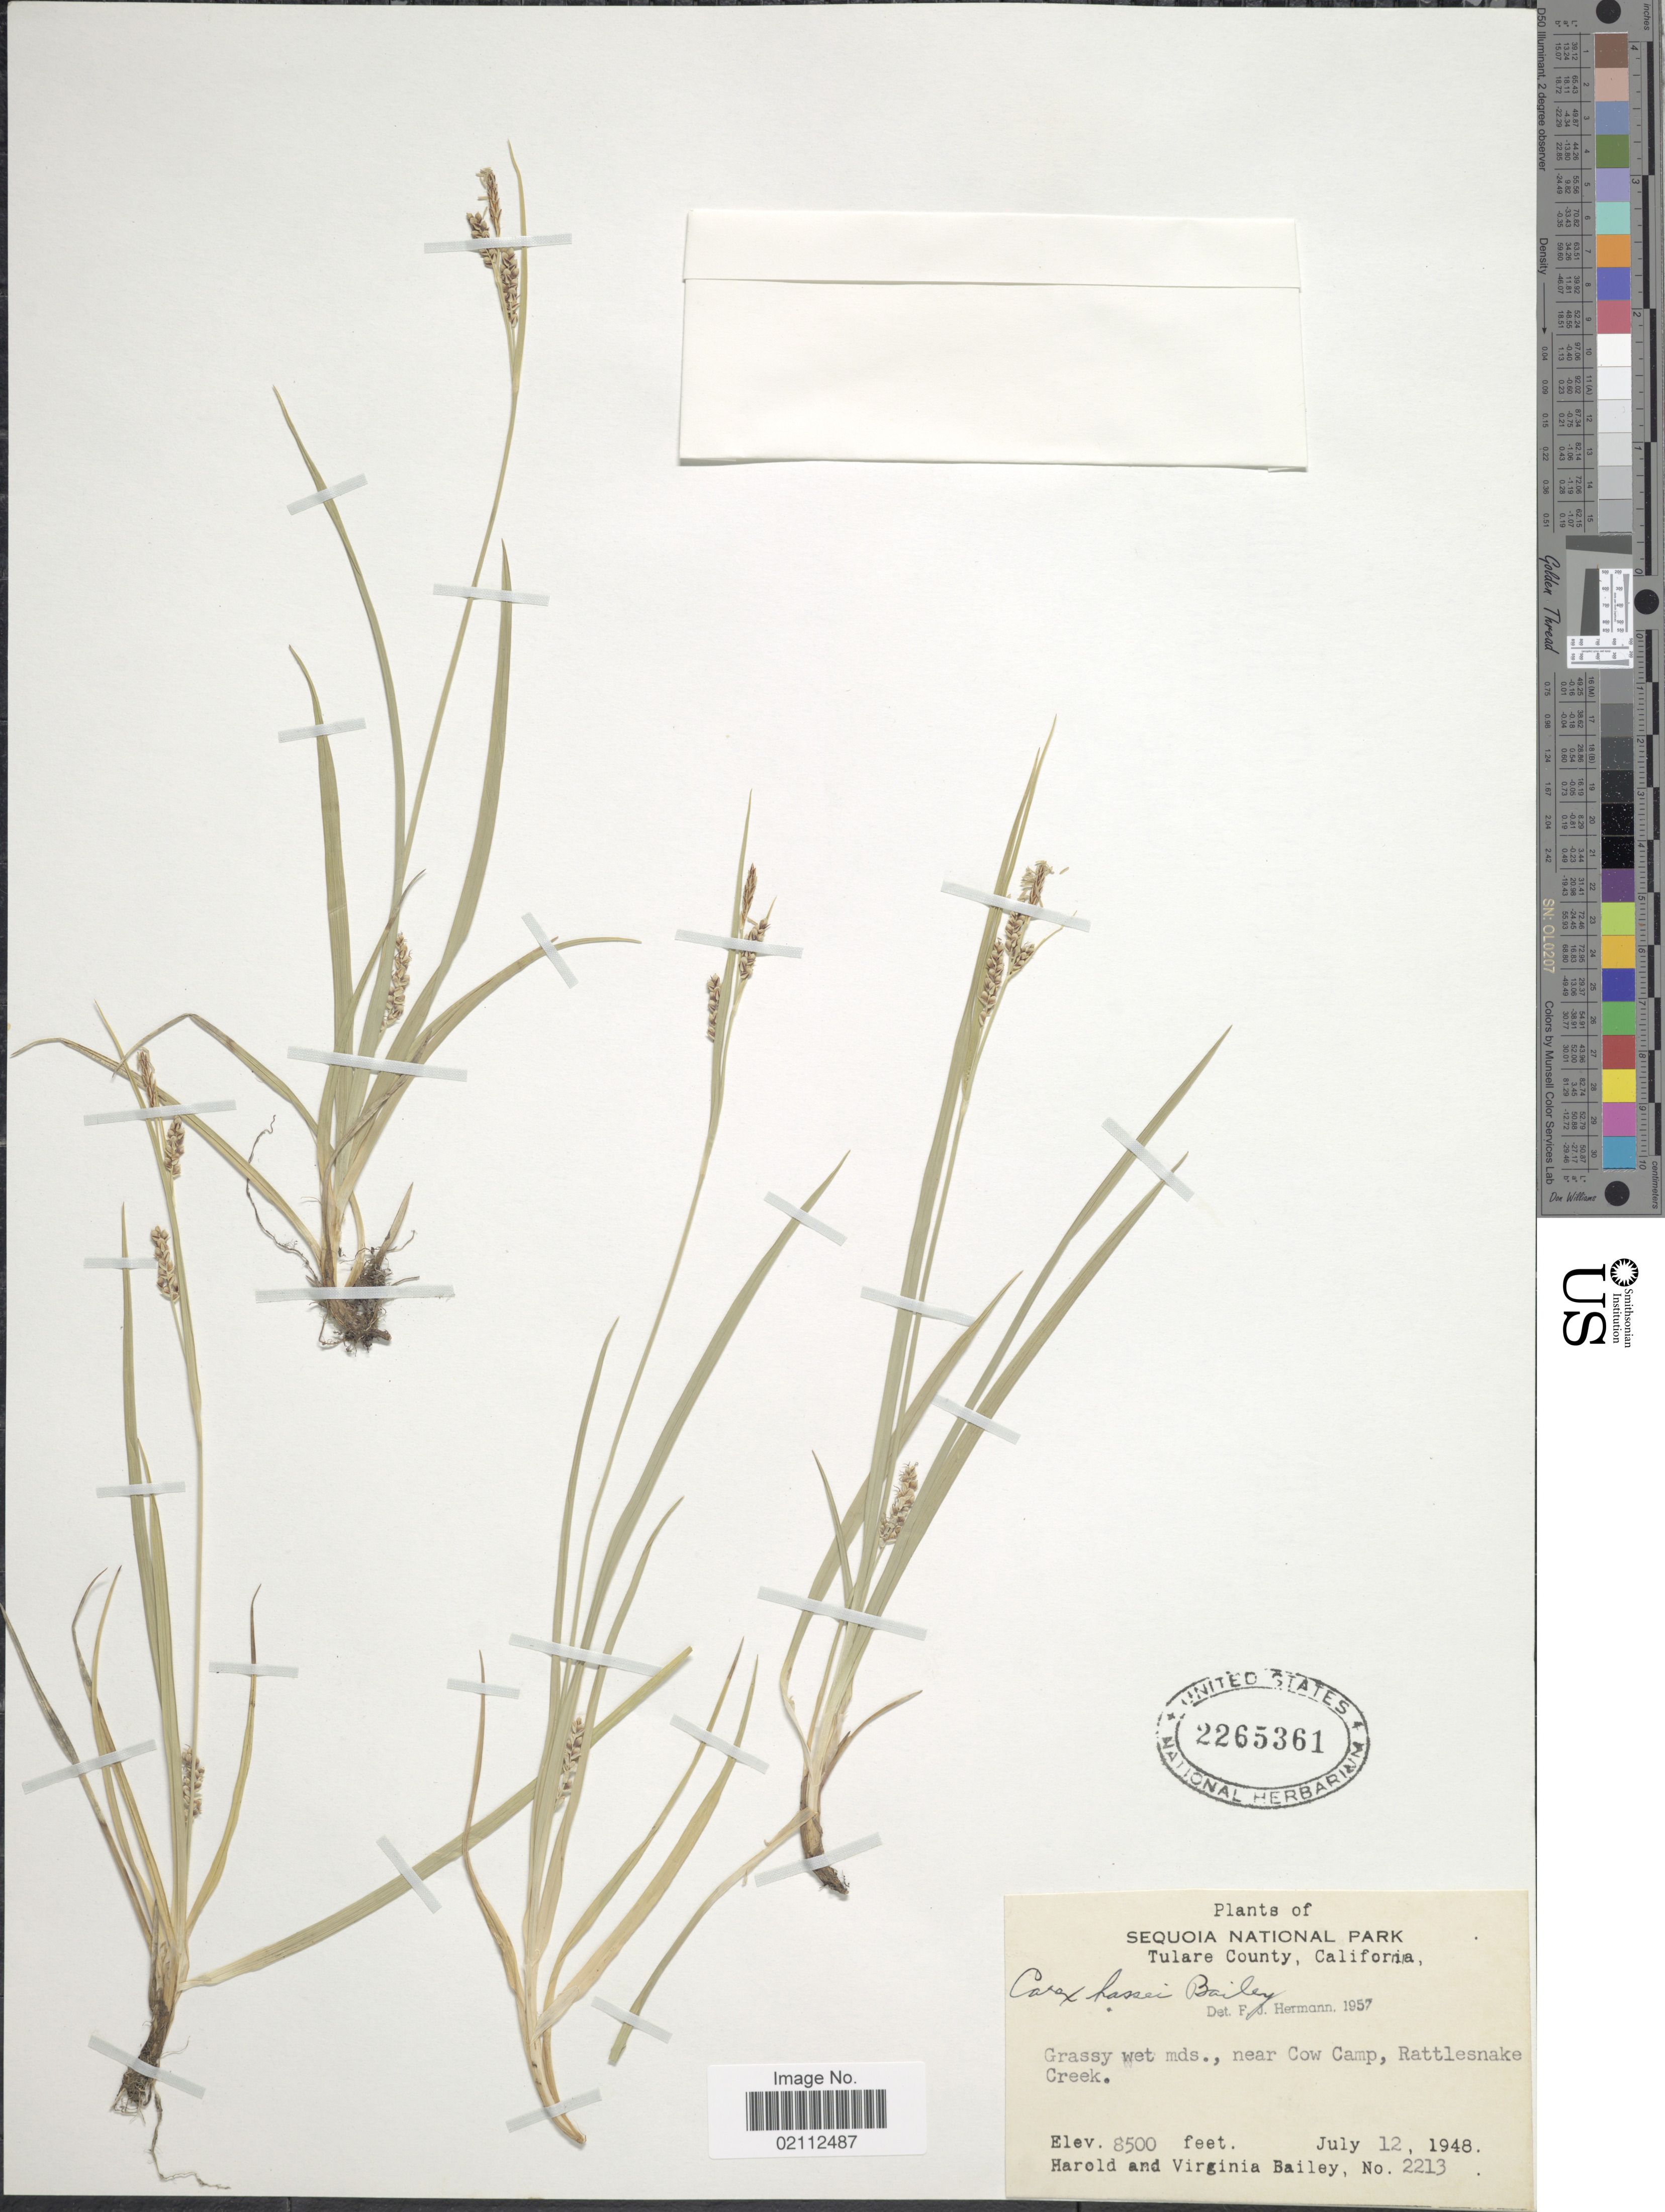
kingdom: Plantae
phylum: Tracheophyta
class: Liliopsida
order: Poales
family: Cyperaceae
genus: Carex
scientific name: Carex hassei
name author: L.H. Bailey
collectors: H. Bailey & V. L. Bailey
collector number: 2213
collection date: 1948-07-12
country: United States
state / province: California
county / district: Tulare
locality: Sequoia National Park, Tulare County, grassy wet mds., near Cow Camp, Rattlesnake Creek.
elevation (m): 2591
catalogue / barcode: US 2265361